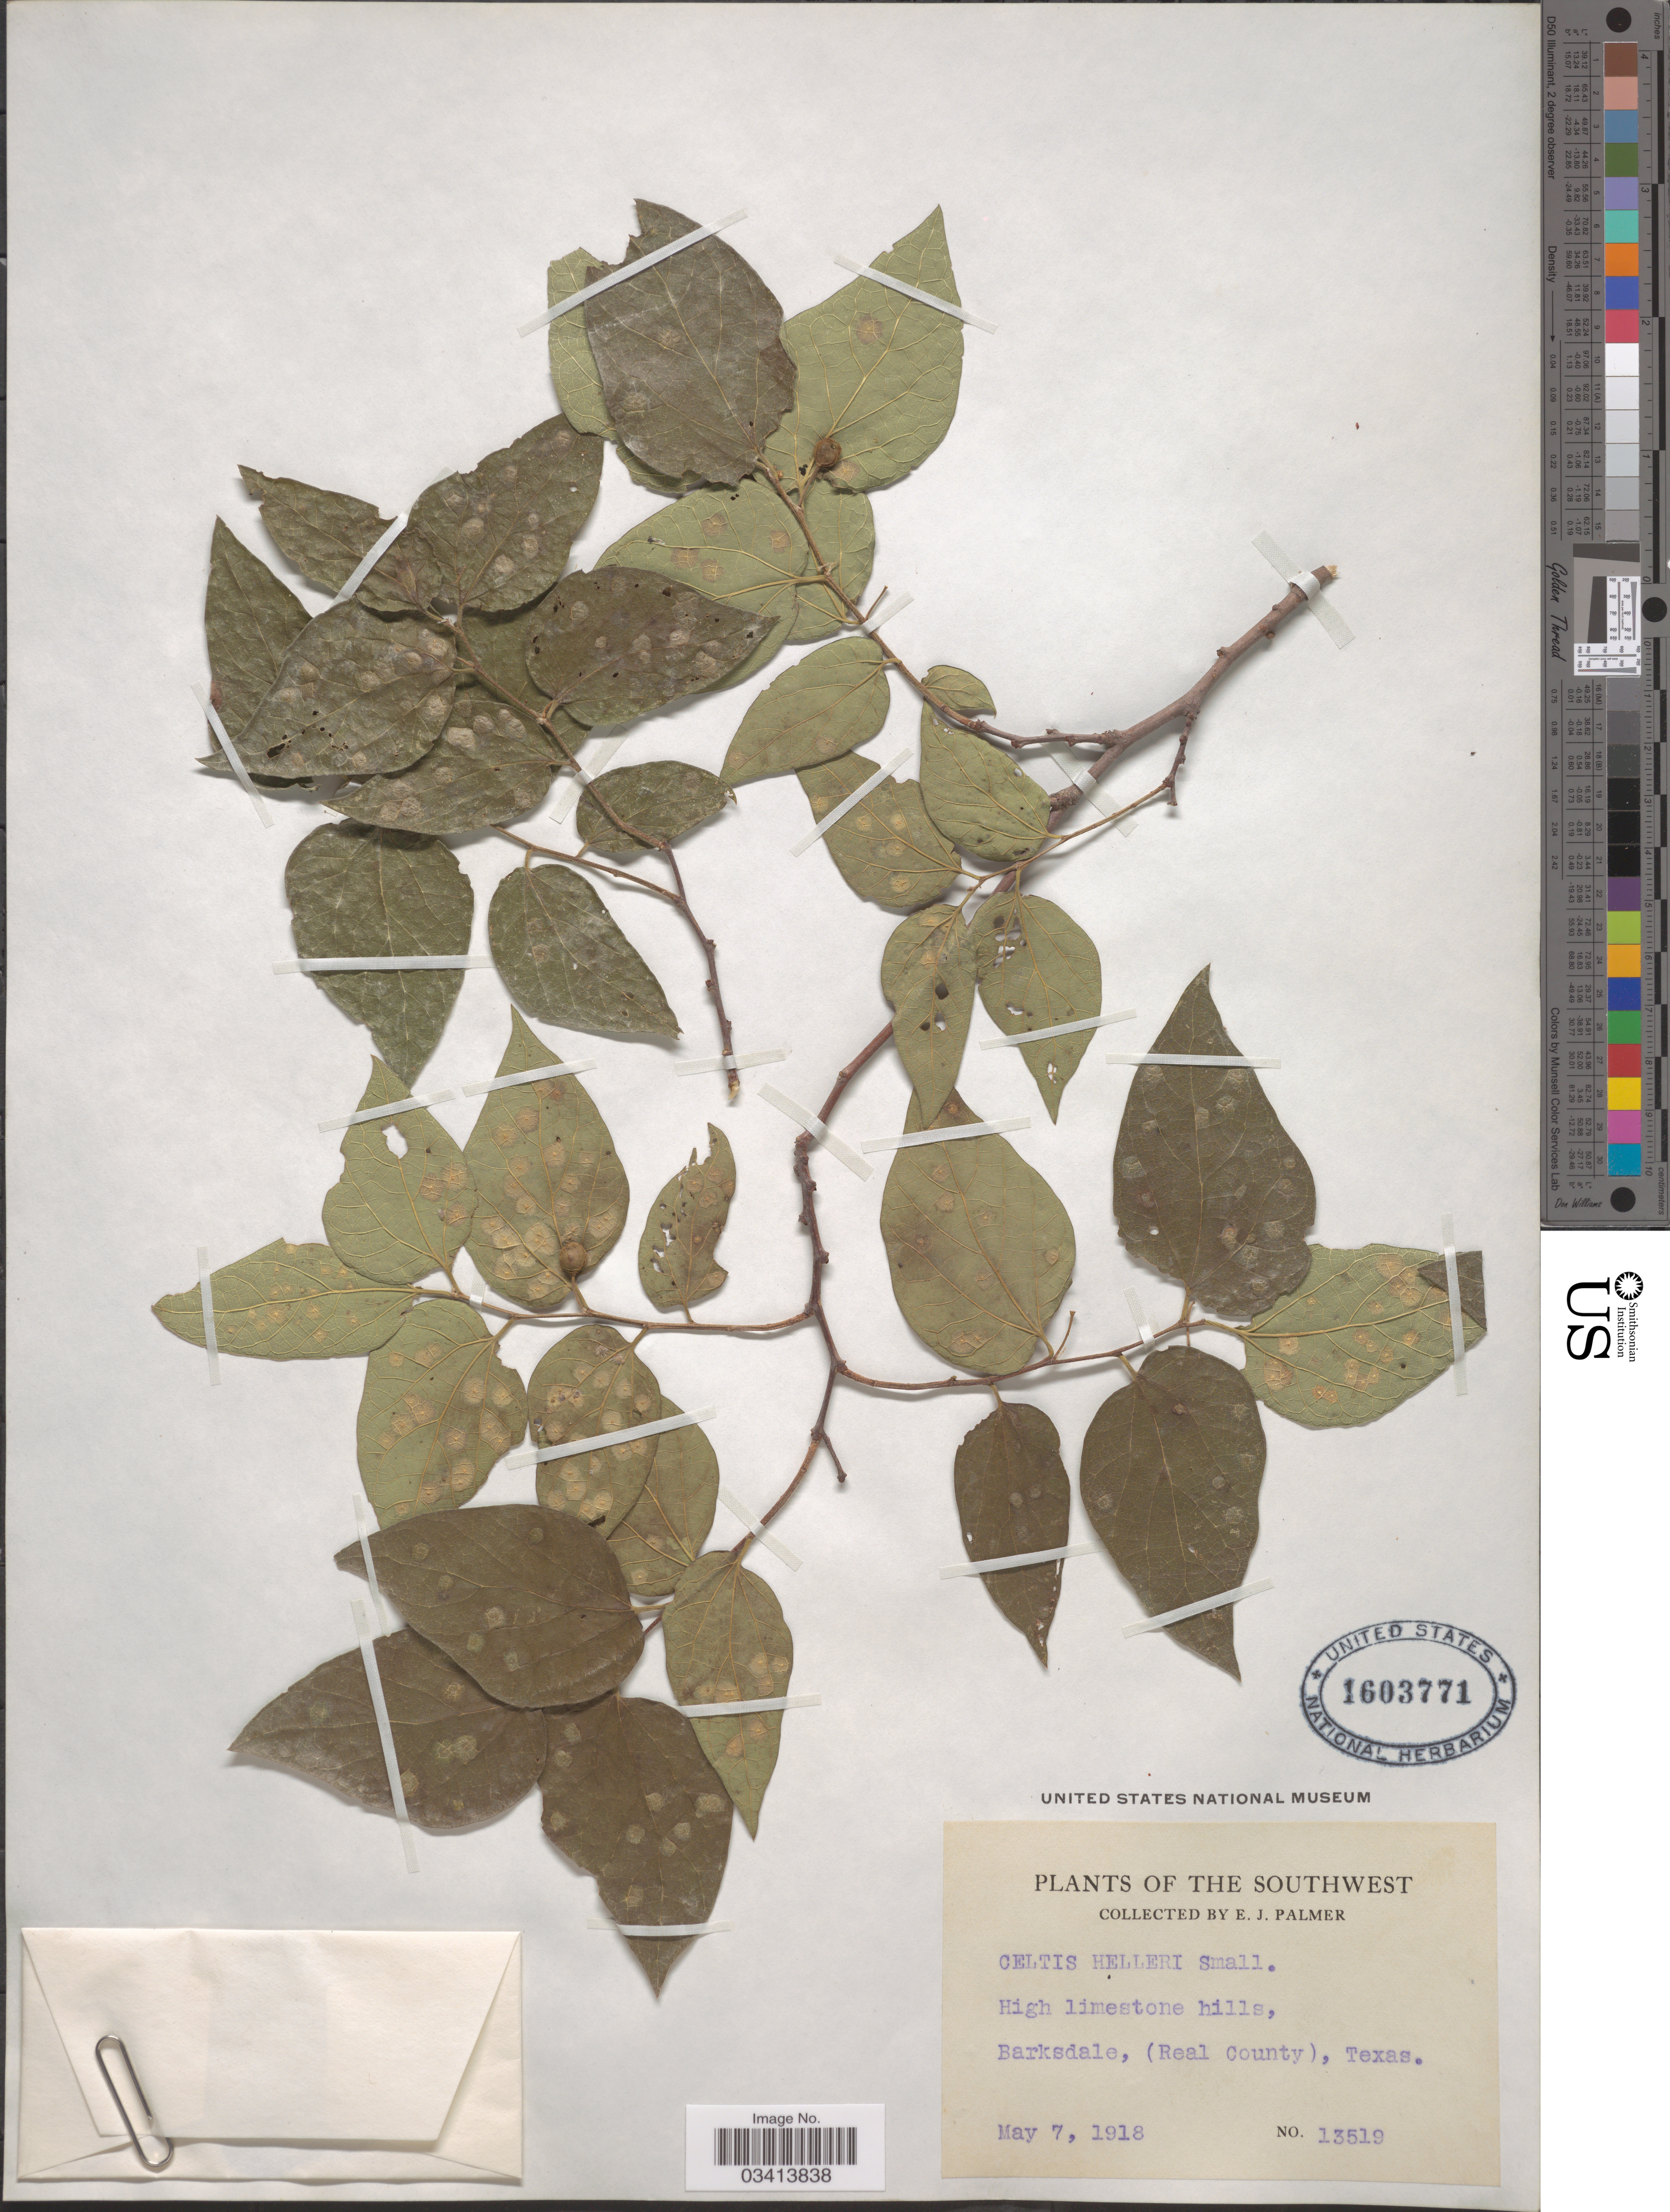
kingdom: Plantae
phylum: Tracheophyta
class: Magnoliopsida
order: Rosales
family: Cannabaceae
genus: Celtis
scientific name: Celtis lindheimeri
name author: Engelm. ex K. Koch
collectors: E. J. Palmer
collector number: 13519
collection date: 1918-05-07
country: United States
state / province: Texas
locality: The Southwest. Barksdale, (Real County).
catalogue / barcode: US 1603771